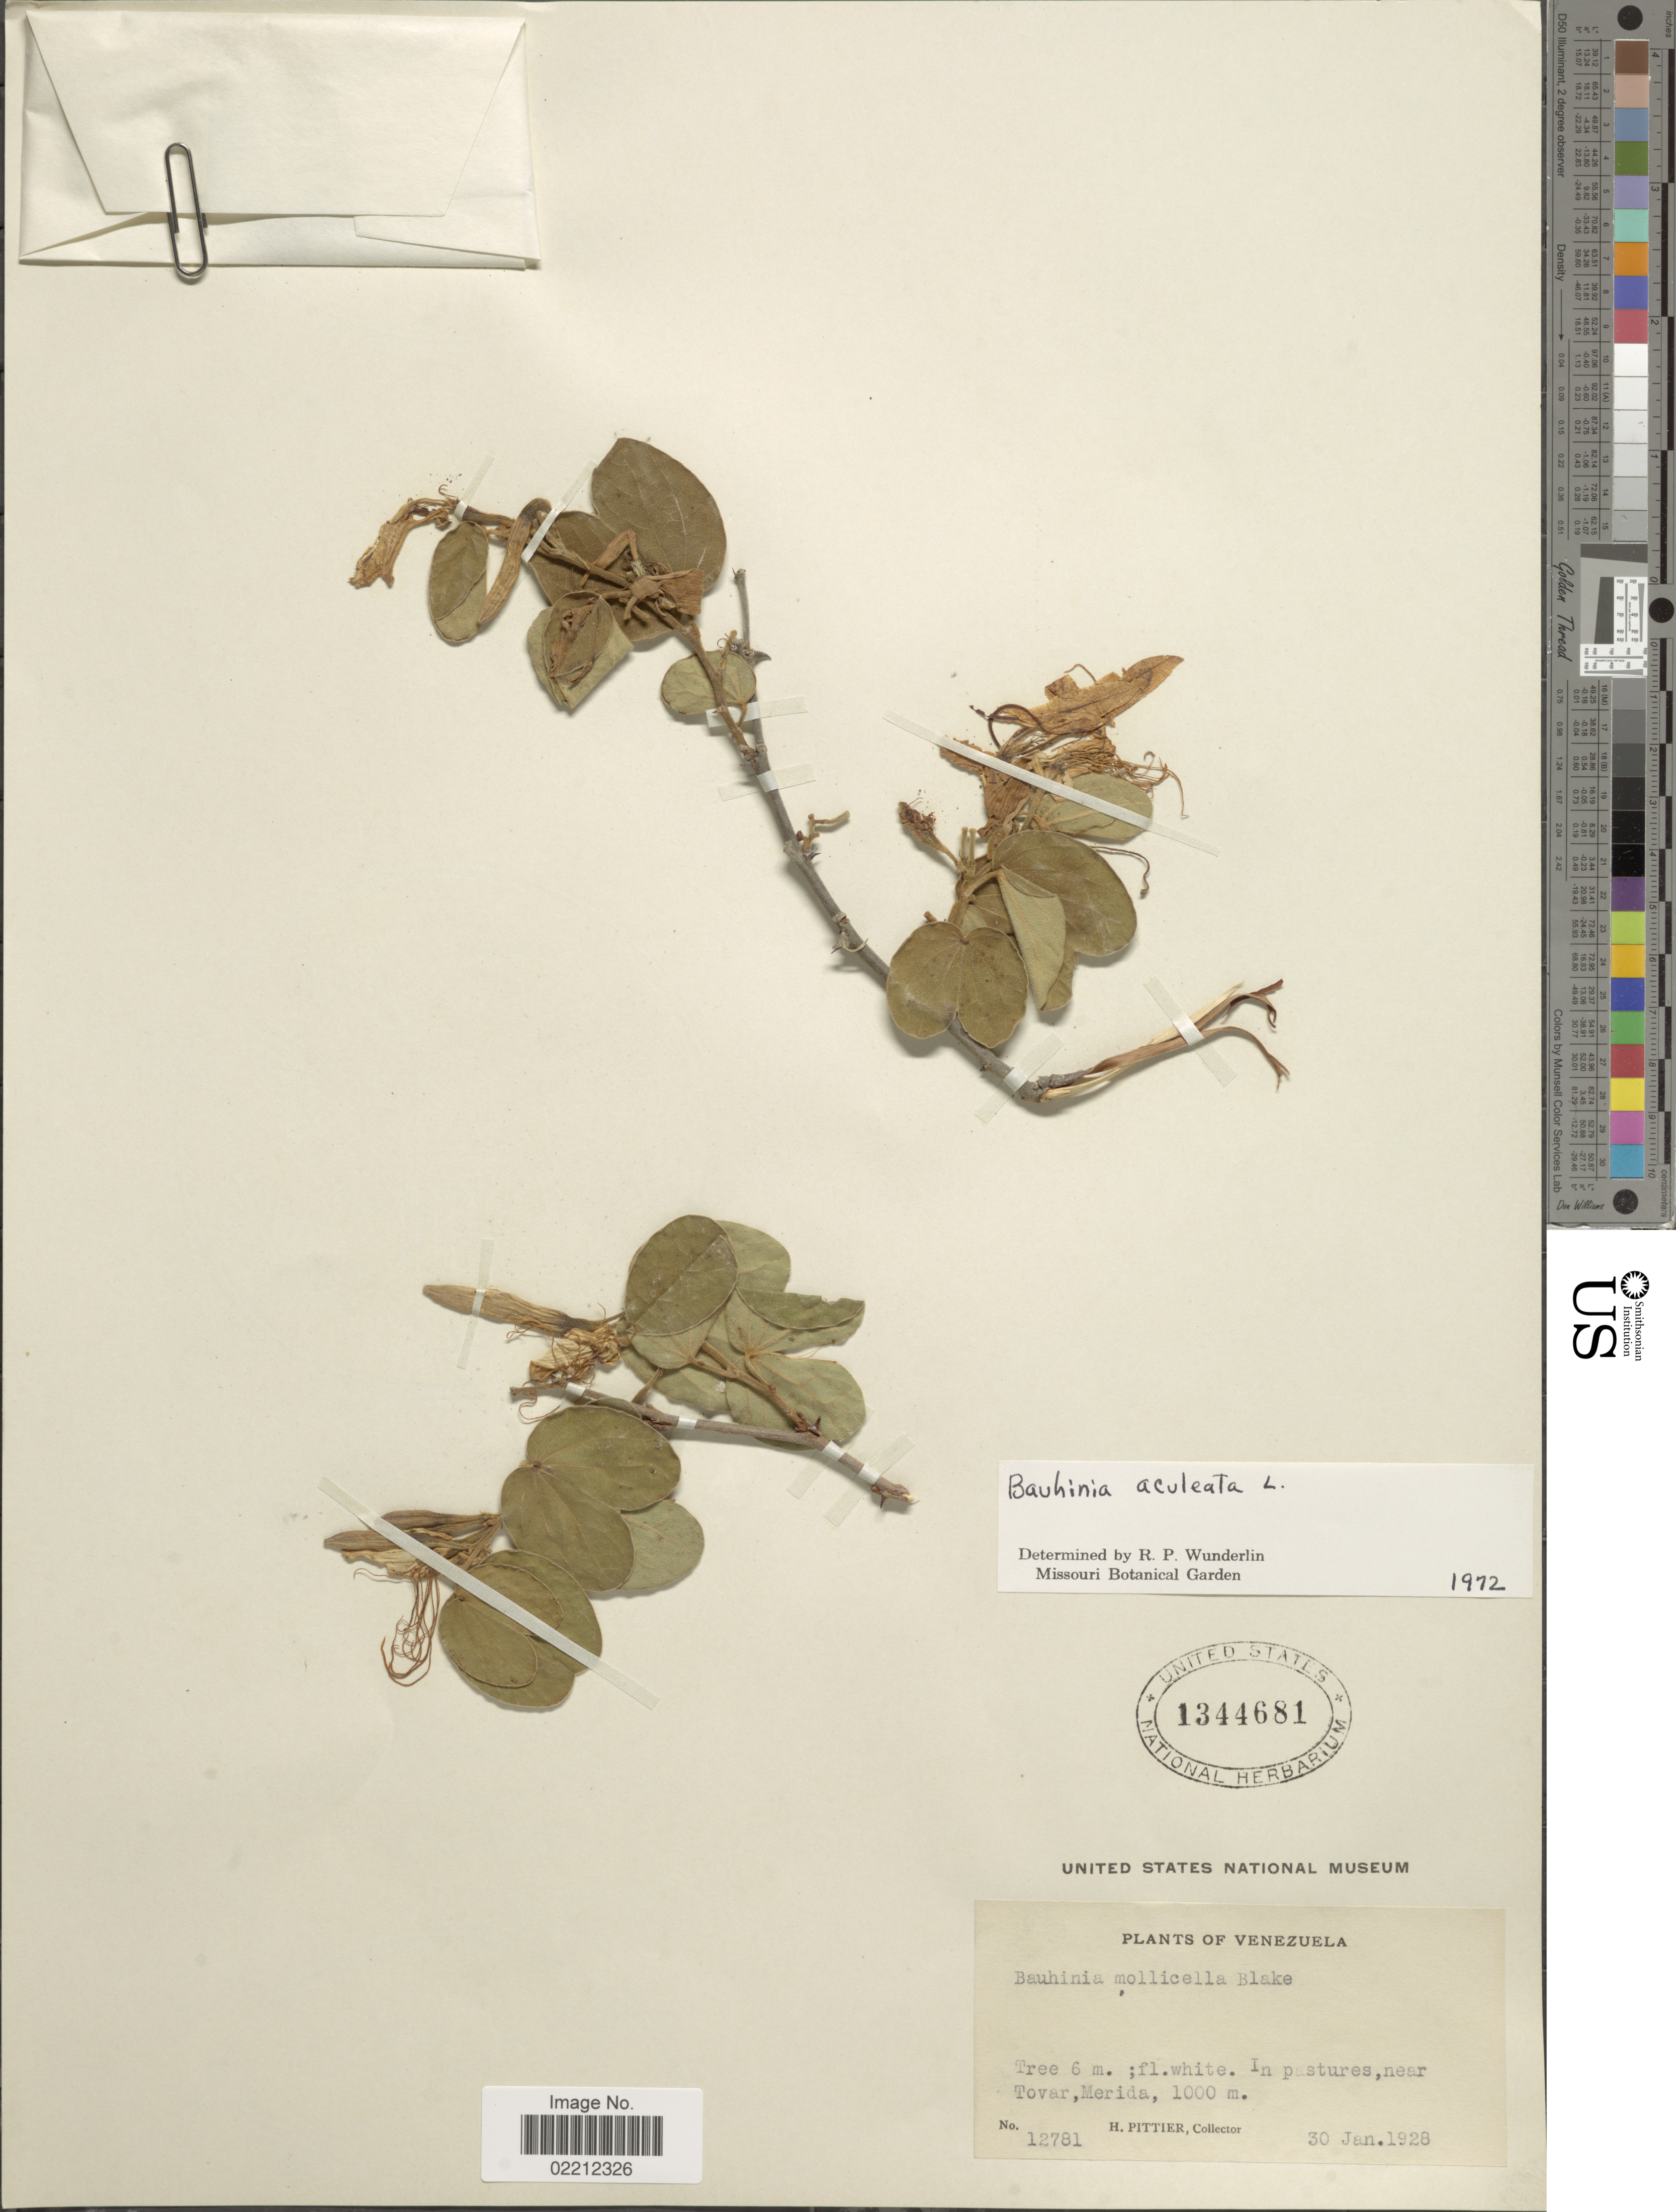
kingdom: Plantae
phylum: Tracheophyta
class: Magnoliopsida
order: Fabales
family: Fabaceae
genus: Bauhinia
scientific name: Bauhinia aculeata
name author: L.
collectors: H. F. Pittier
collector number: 12781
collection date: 1928-01-30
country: Venezuela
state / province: Mérida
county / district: Tovar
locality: In pastures, near Tovar, Merida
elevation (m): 1000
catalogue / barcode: US 1344681